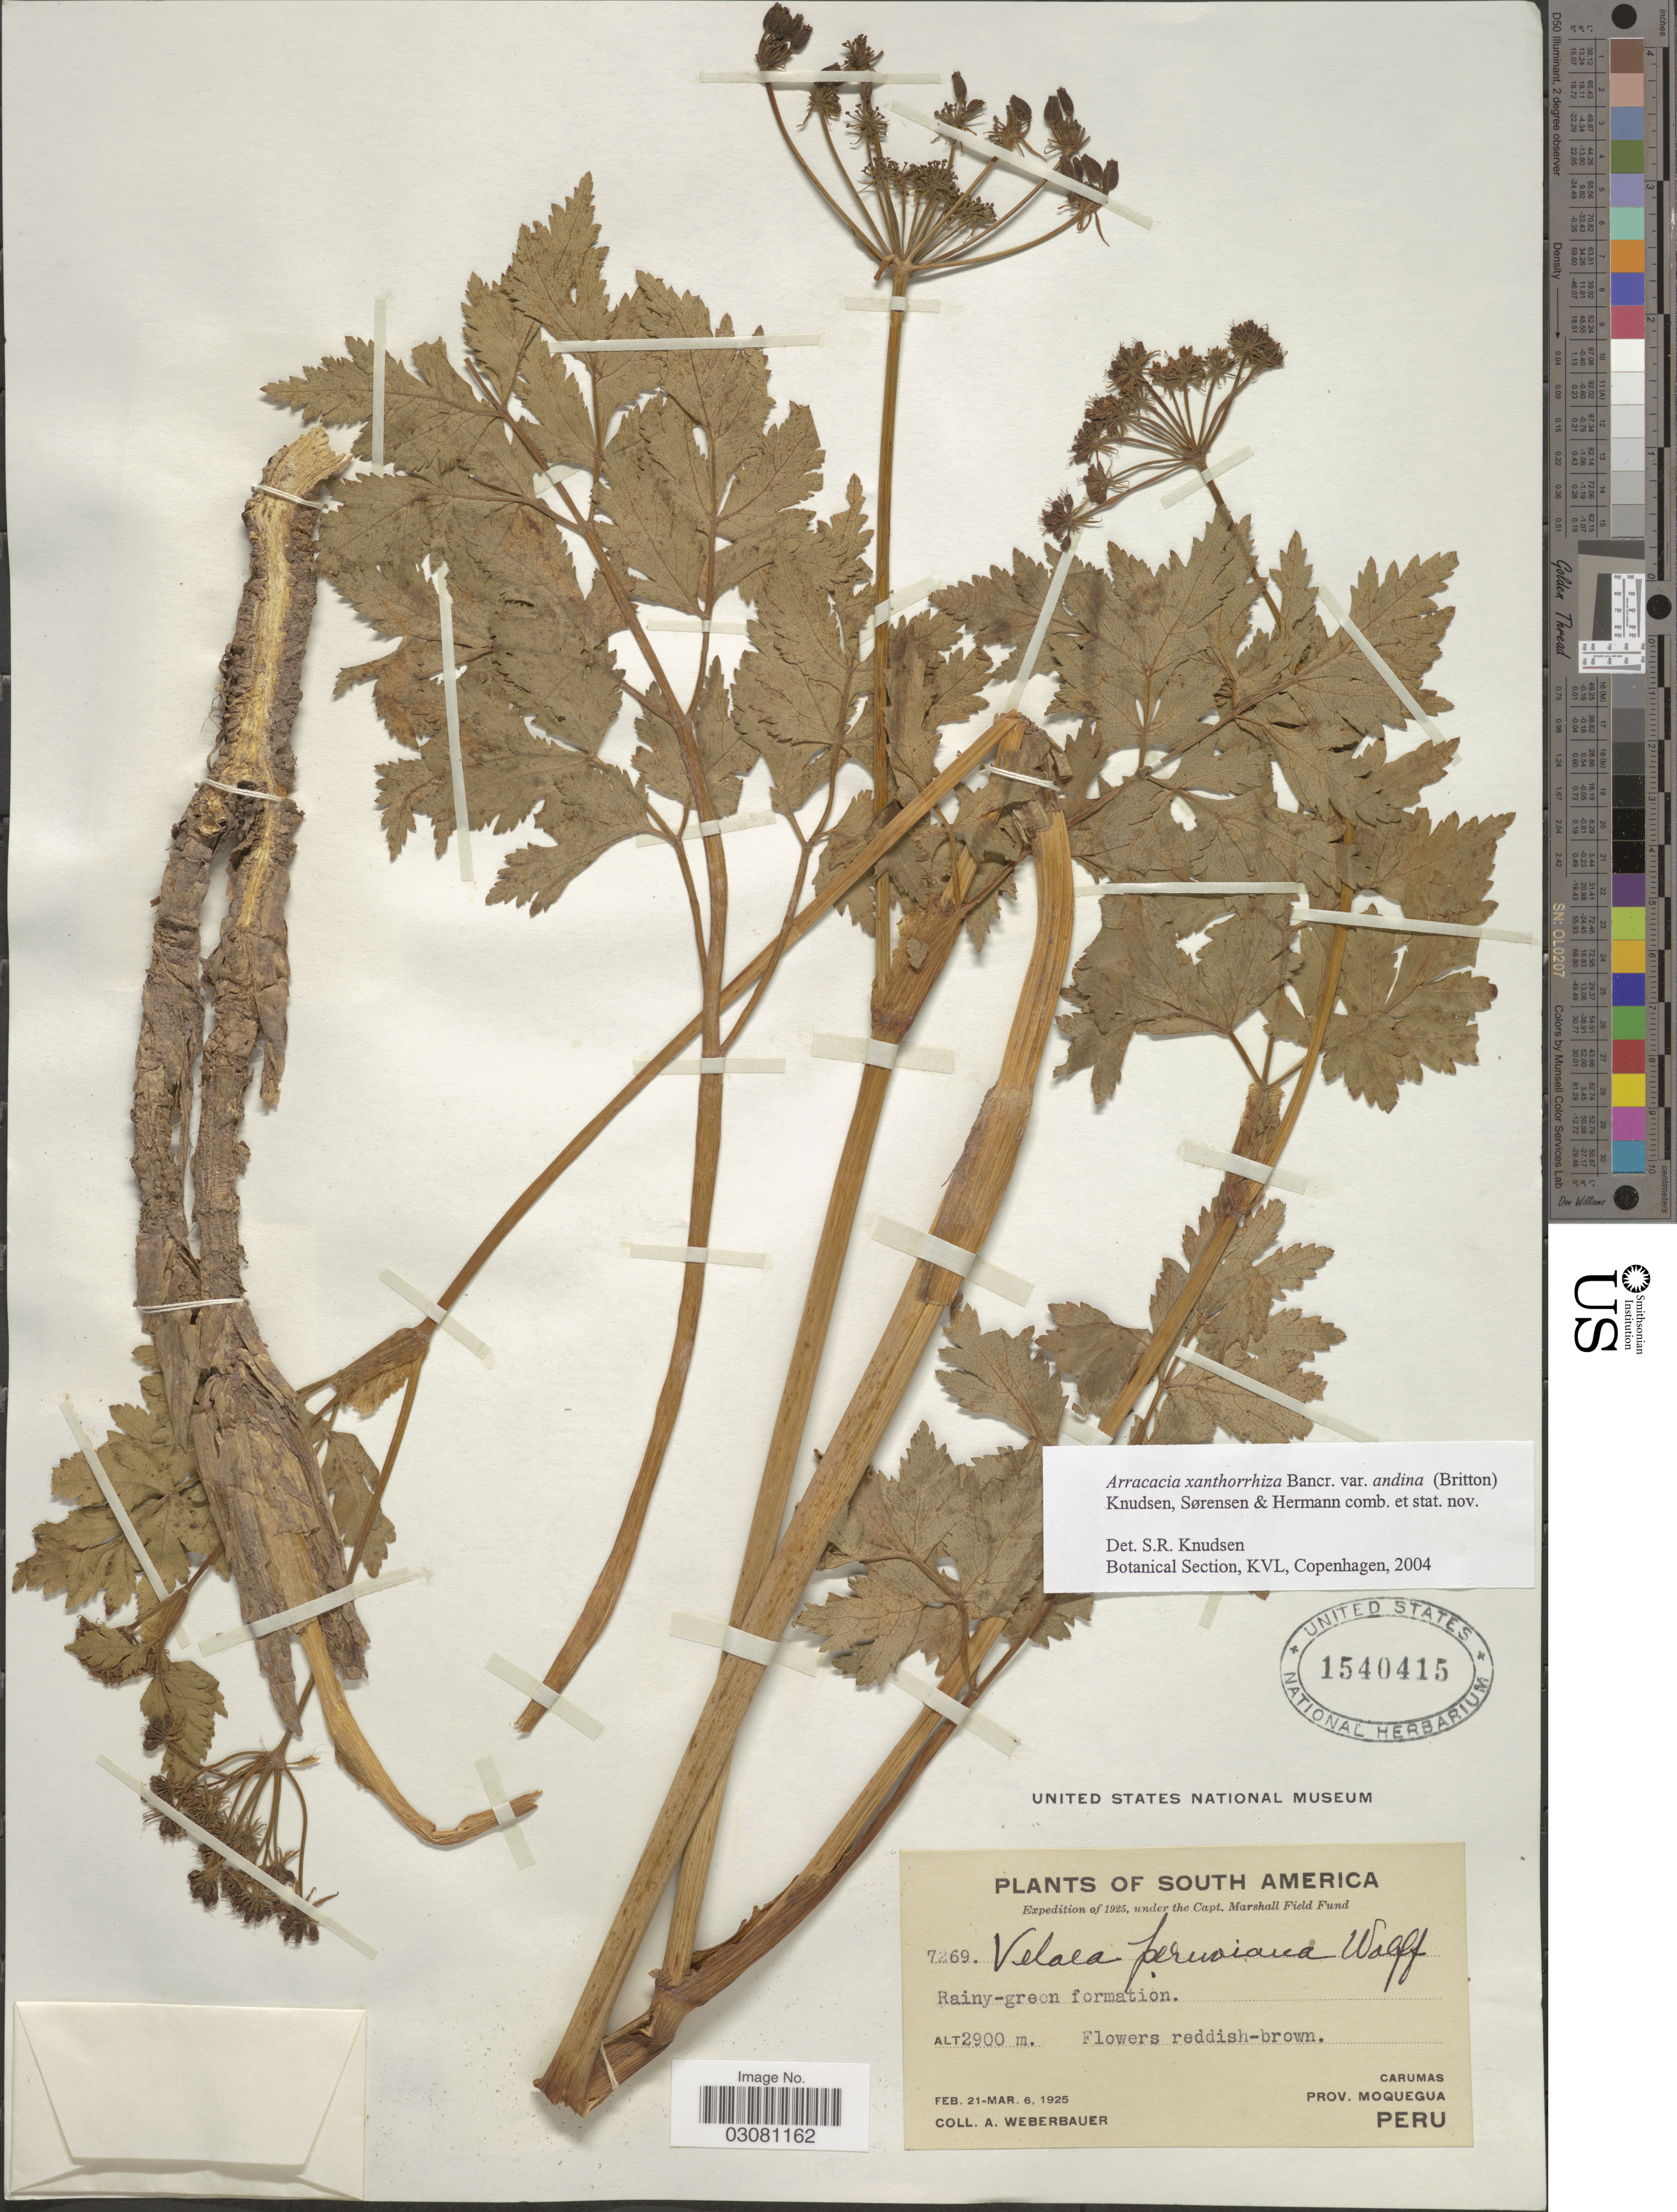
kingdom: Plantae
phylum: Tracheophyta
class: Magnoliopsida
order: Apiales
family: Apiaceae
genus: Arracacia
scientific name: Arracacia xanthorrhiza var. andina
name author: (Britton) S. Knudsen et al.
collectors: A. Weberbauer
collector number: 7269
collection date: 1925-02-21/1925-03-06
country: Peru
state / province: Moquegua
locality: Carumas.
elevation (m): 2900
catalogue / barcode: US 1540415